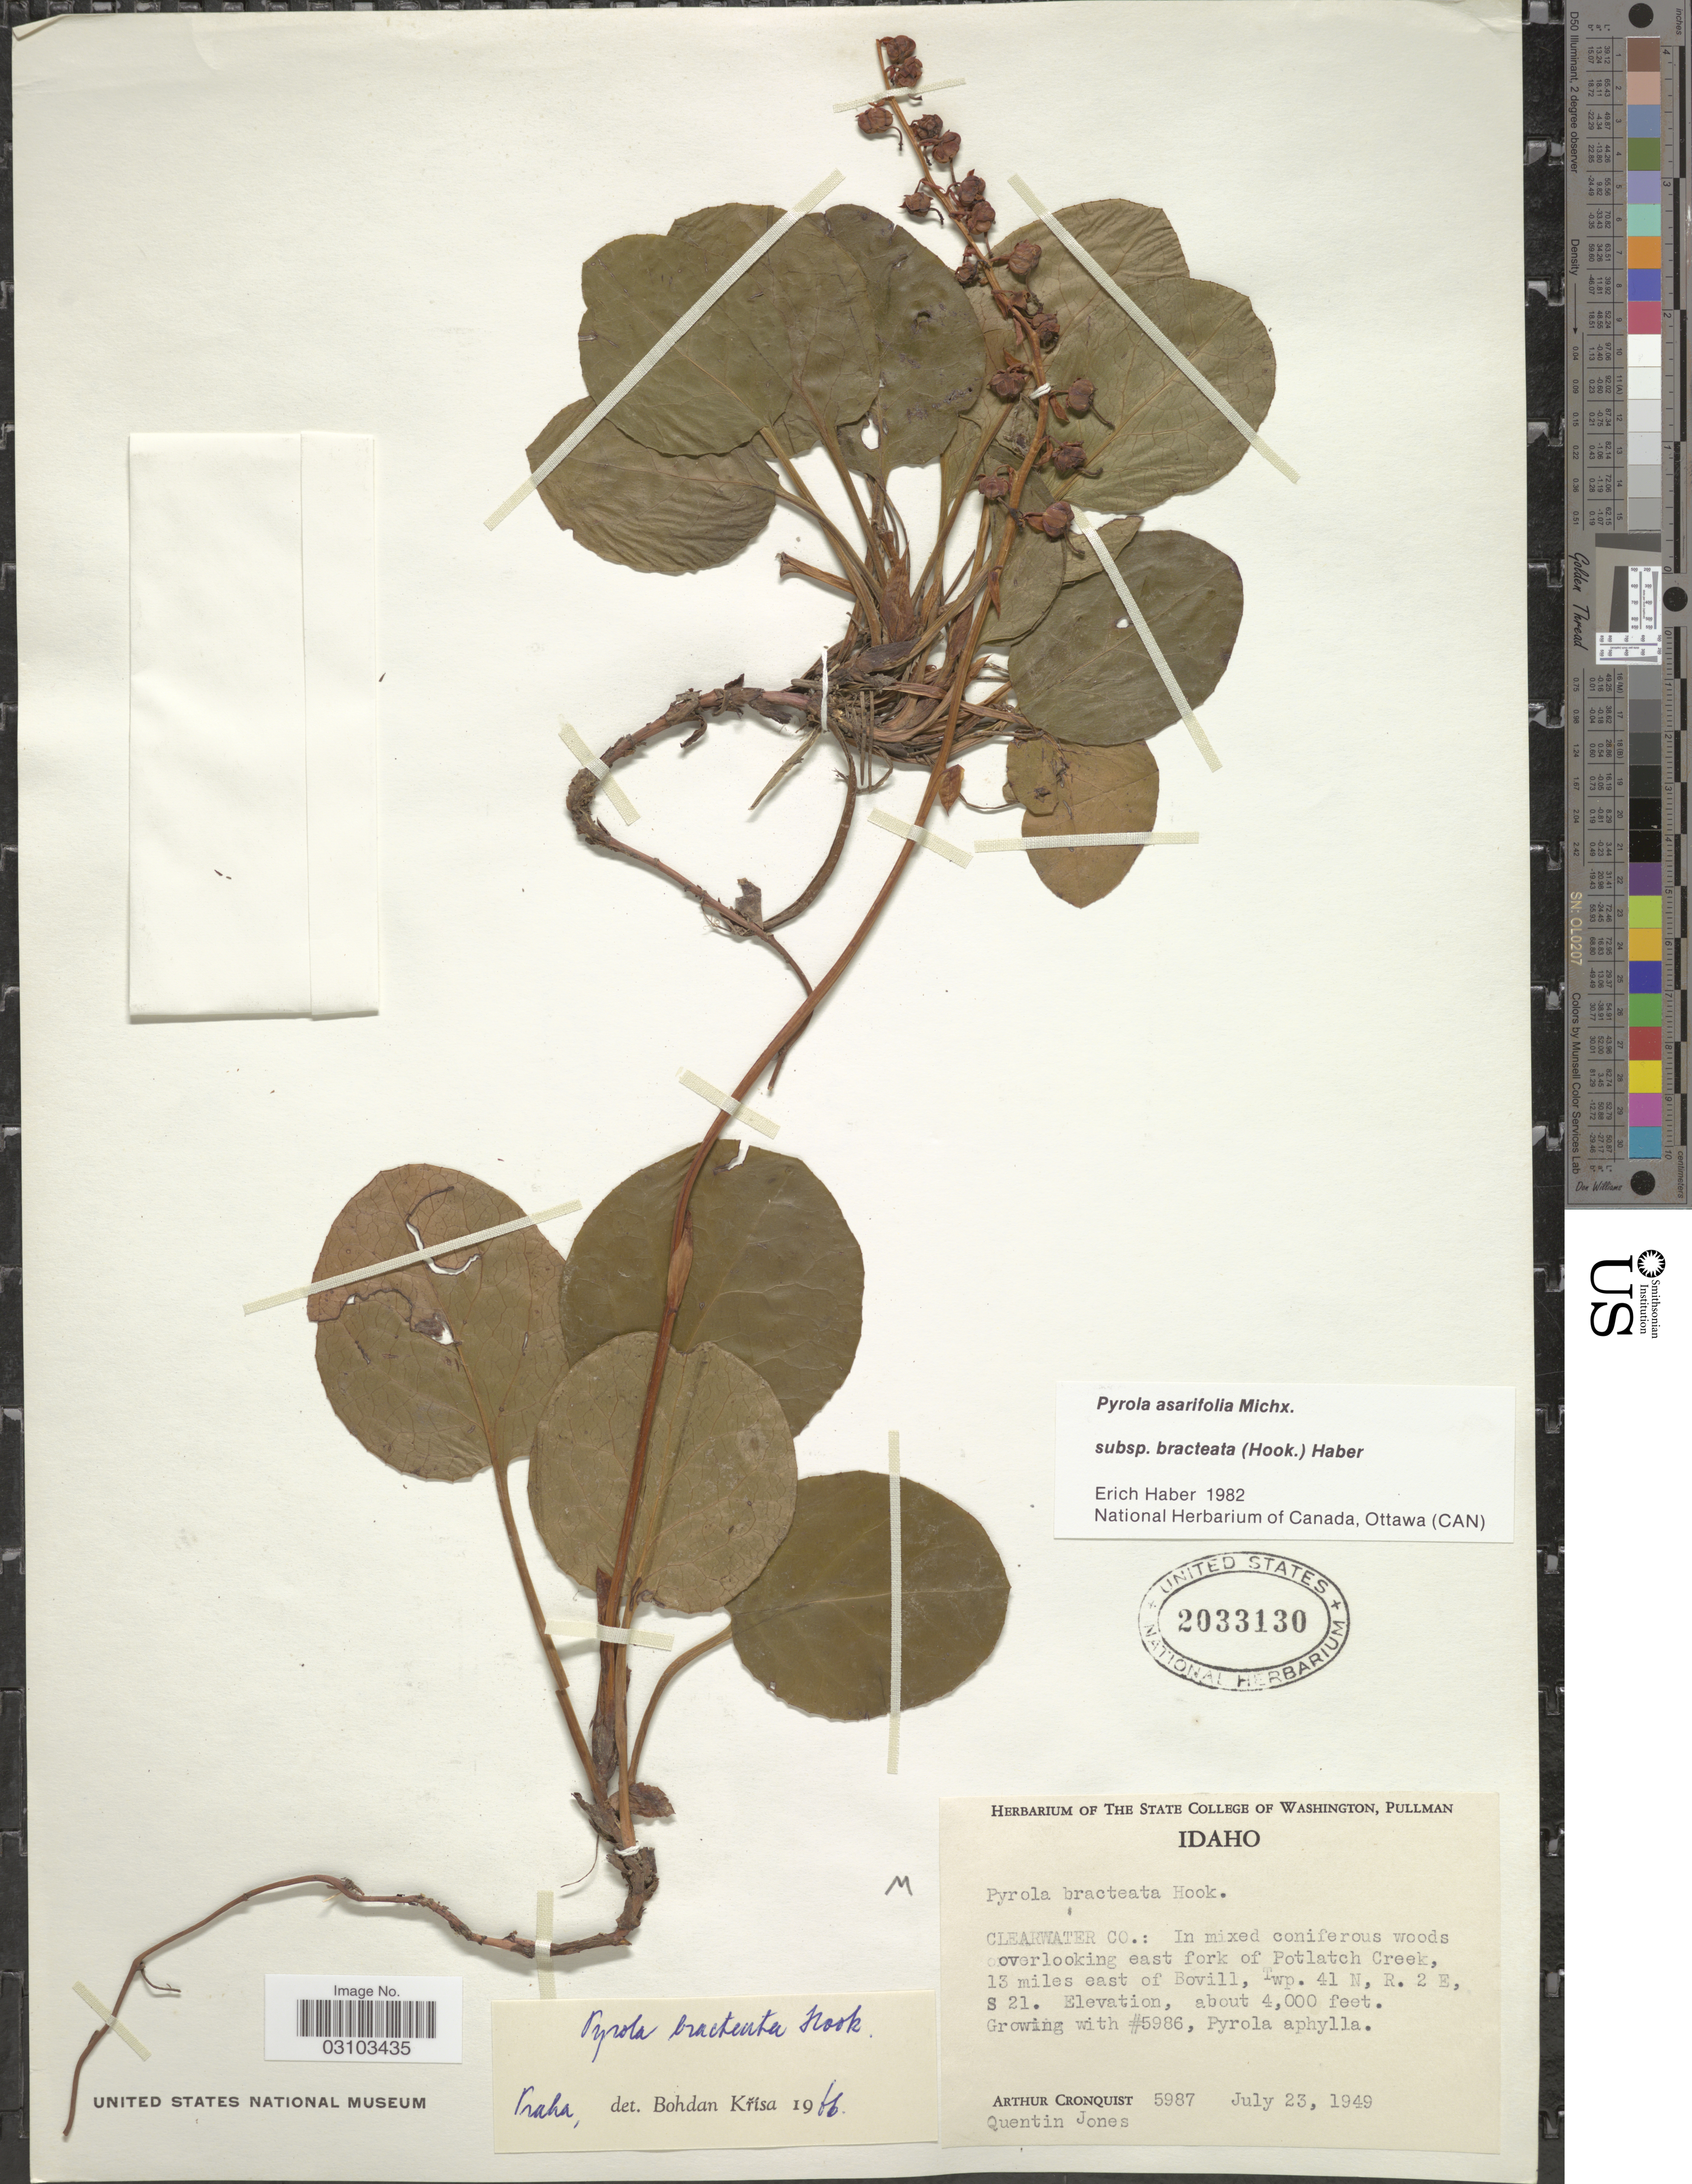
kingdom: Plantae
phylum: Tracheophyta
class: Magnoliopsida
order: Ericales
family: Ericaceae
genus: Pyrola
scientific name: Pyrola asarifolia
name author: Michx.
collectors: A. J. Cronquist & Q. Jones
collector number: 5987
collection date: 1949-07-23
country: United States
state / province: Idaho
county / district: Clearwater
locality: In mixed coniferous woods overlooking east fork of Potlatch Creek, 13 miles east of Bovill, Twp. 41N, R2E, S21.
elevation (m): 1219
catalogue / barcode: US 2033130